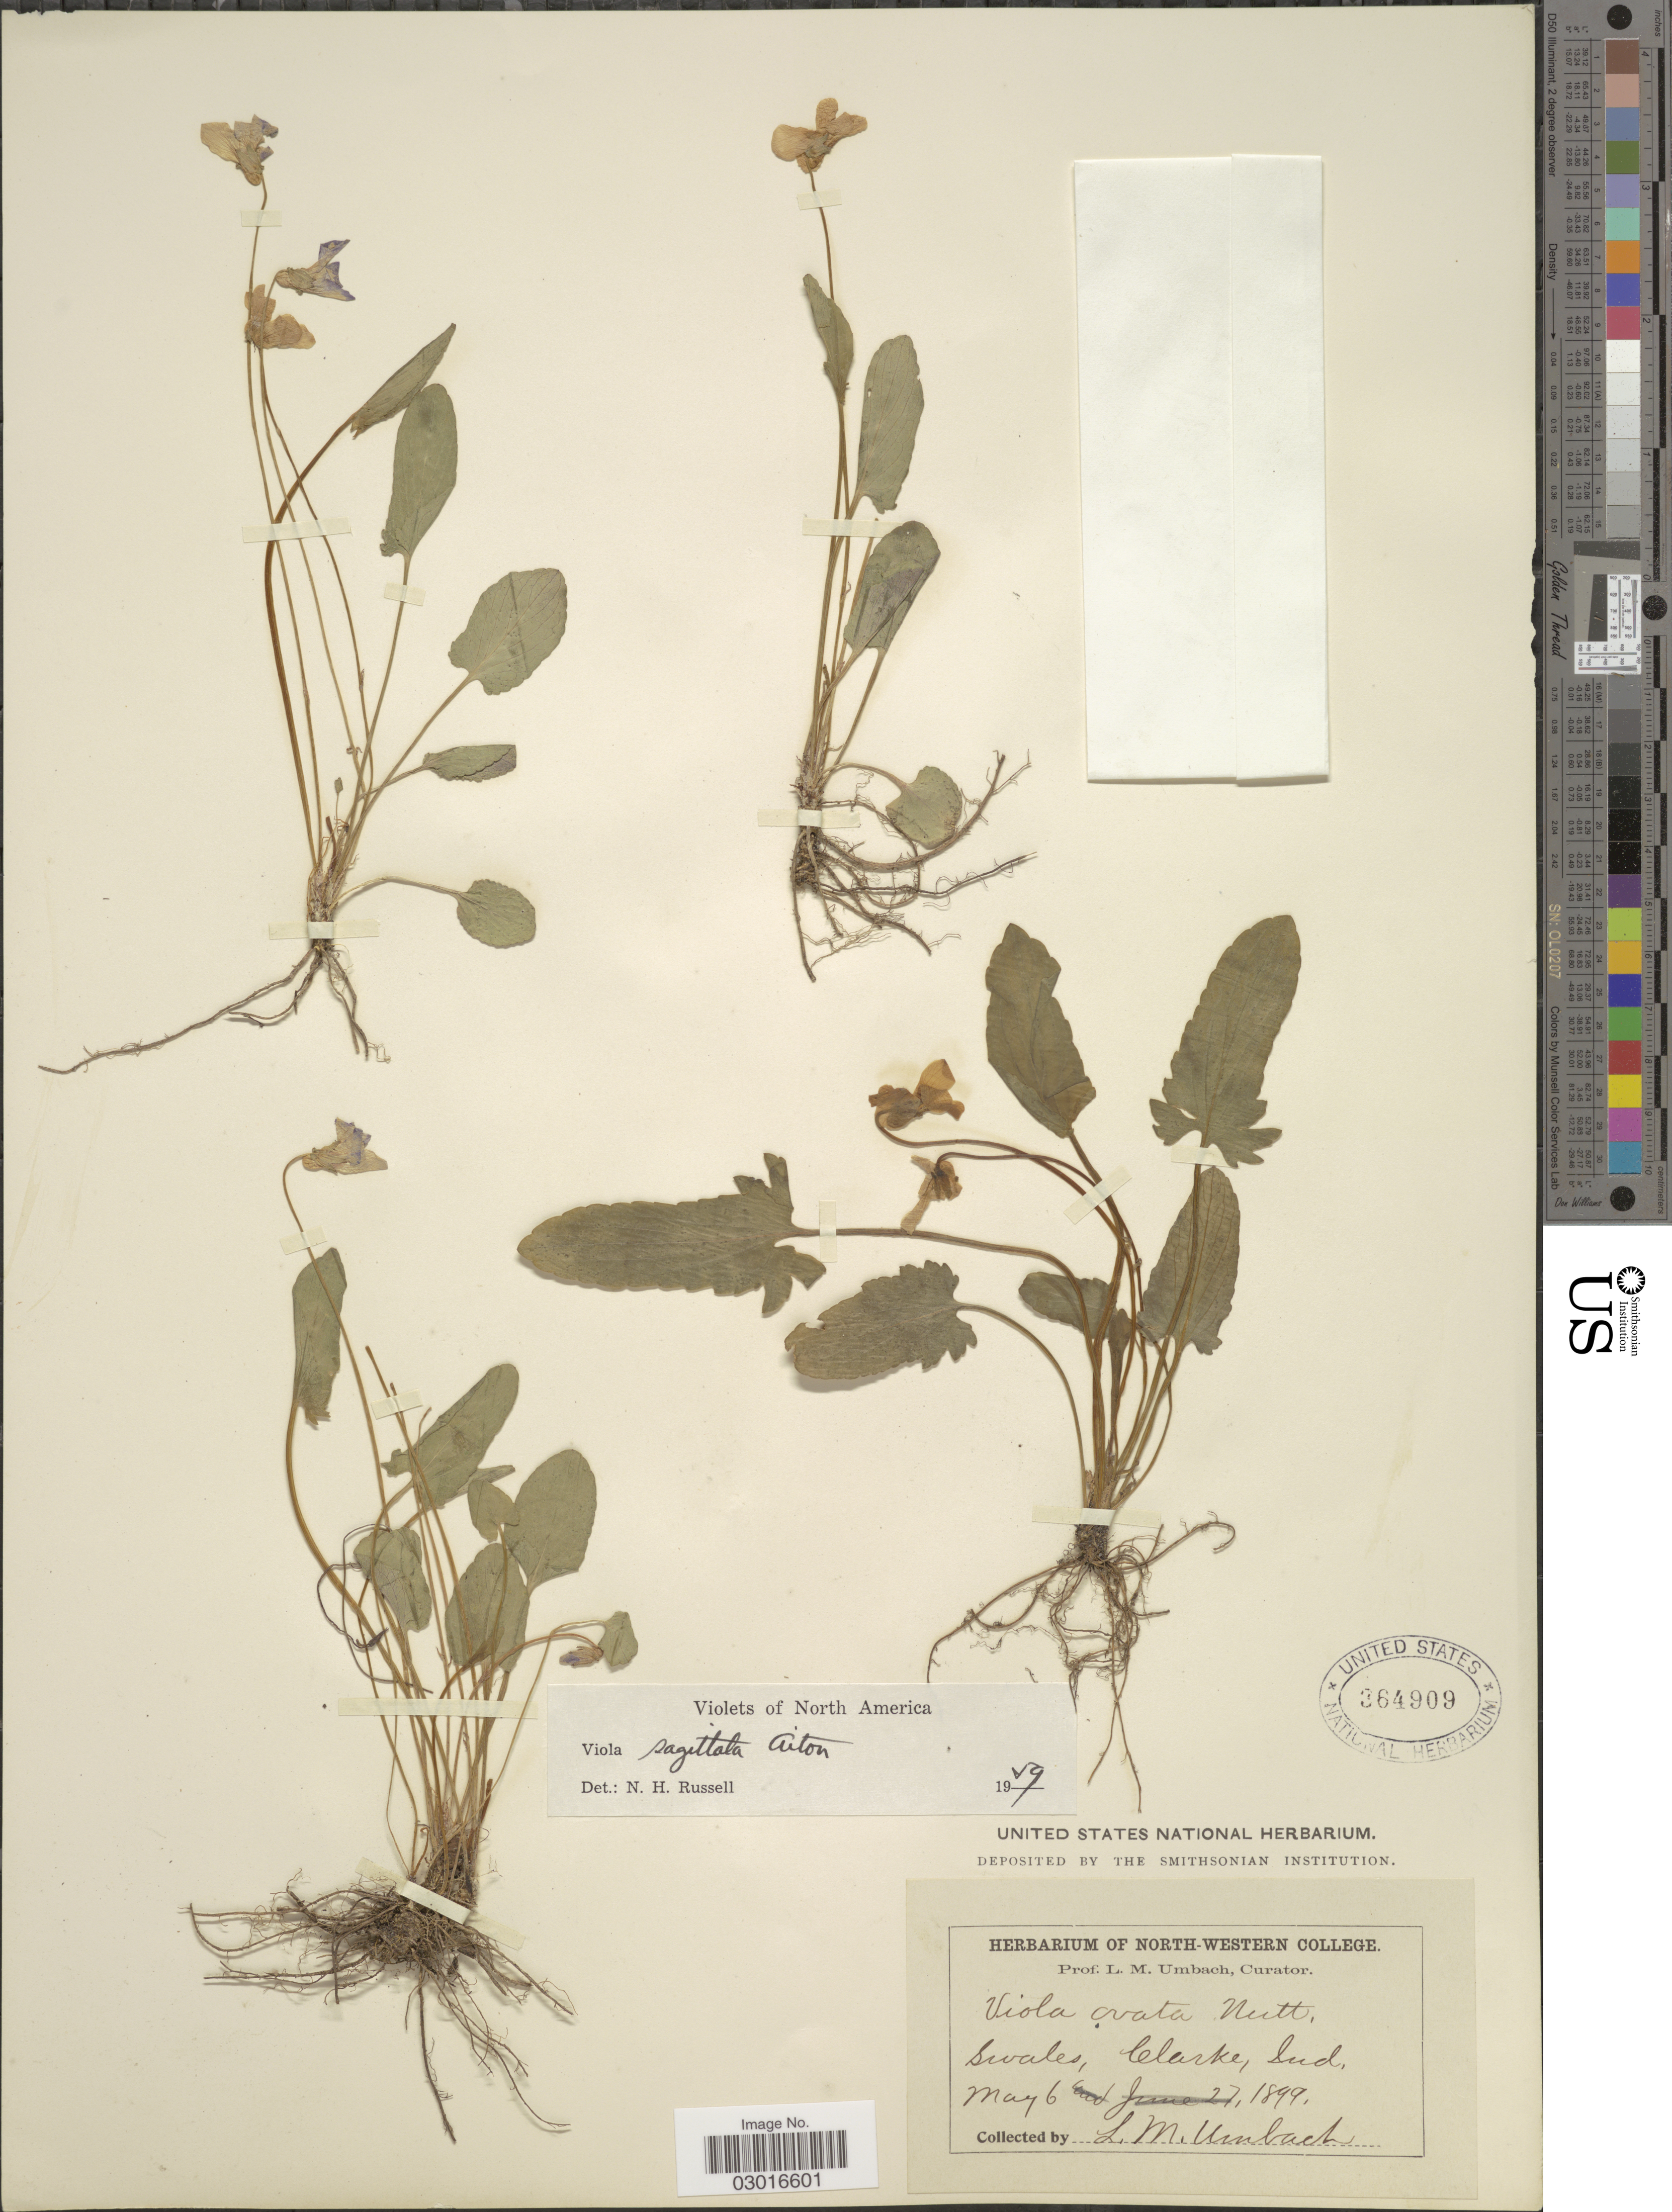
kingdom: Plantae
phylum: Tracheophyta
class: Magnoliopsida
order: Malpighiales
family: Violaceae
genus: Viola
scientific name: Viola sagittata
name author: Aiton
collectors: L. M. Umbach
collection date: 1899-05-06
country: United States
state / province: Indiana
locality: Swales, Clarke.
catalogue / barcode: US 364909